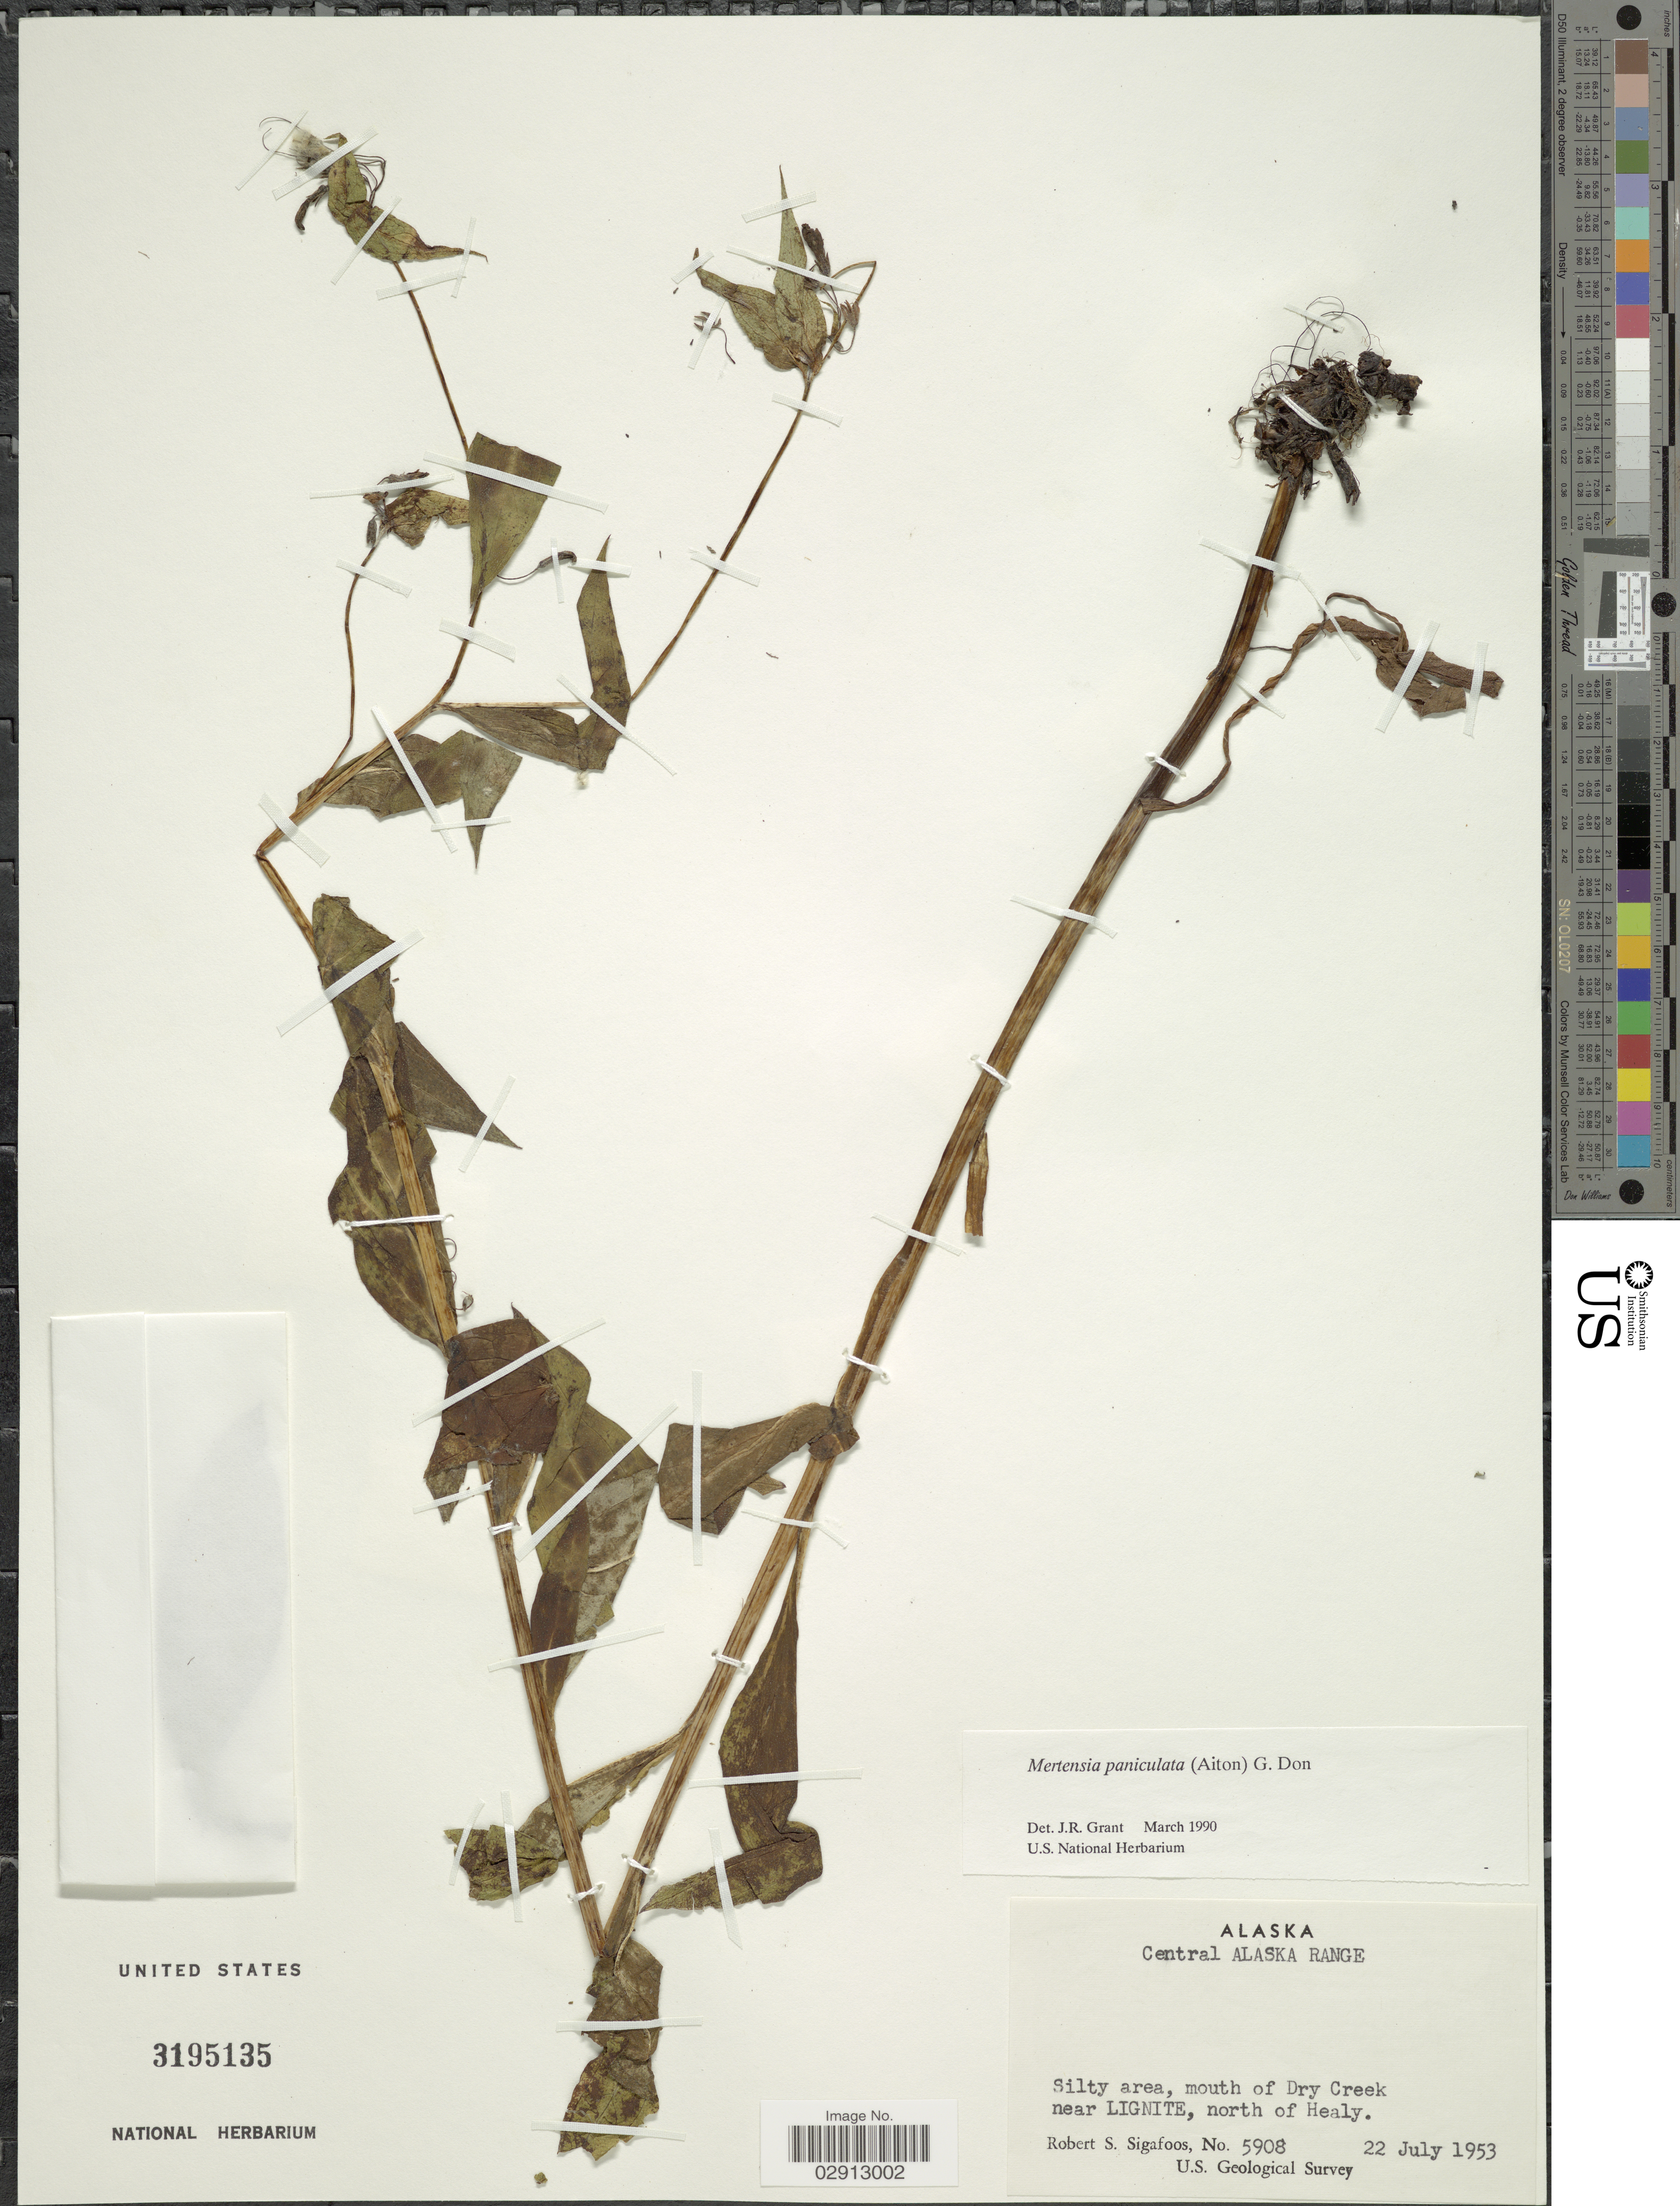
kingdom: Plantae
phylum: Tracheophyta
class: Magnoliopsida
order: Boraginales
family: Boraginaceae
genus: Mertensia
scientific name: Mertensia paniculata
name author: (Aiton) G. Don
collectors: R. Sigafoos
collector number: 5908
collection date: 1953-07-22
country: United States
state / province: Alaska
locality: Central Alaska Range. Mouth of Dry Creek near Lignite, north of Healy.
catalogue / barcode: US 3195135